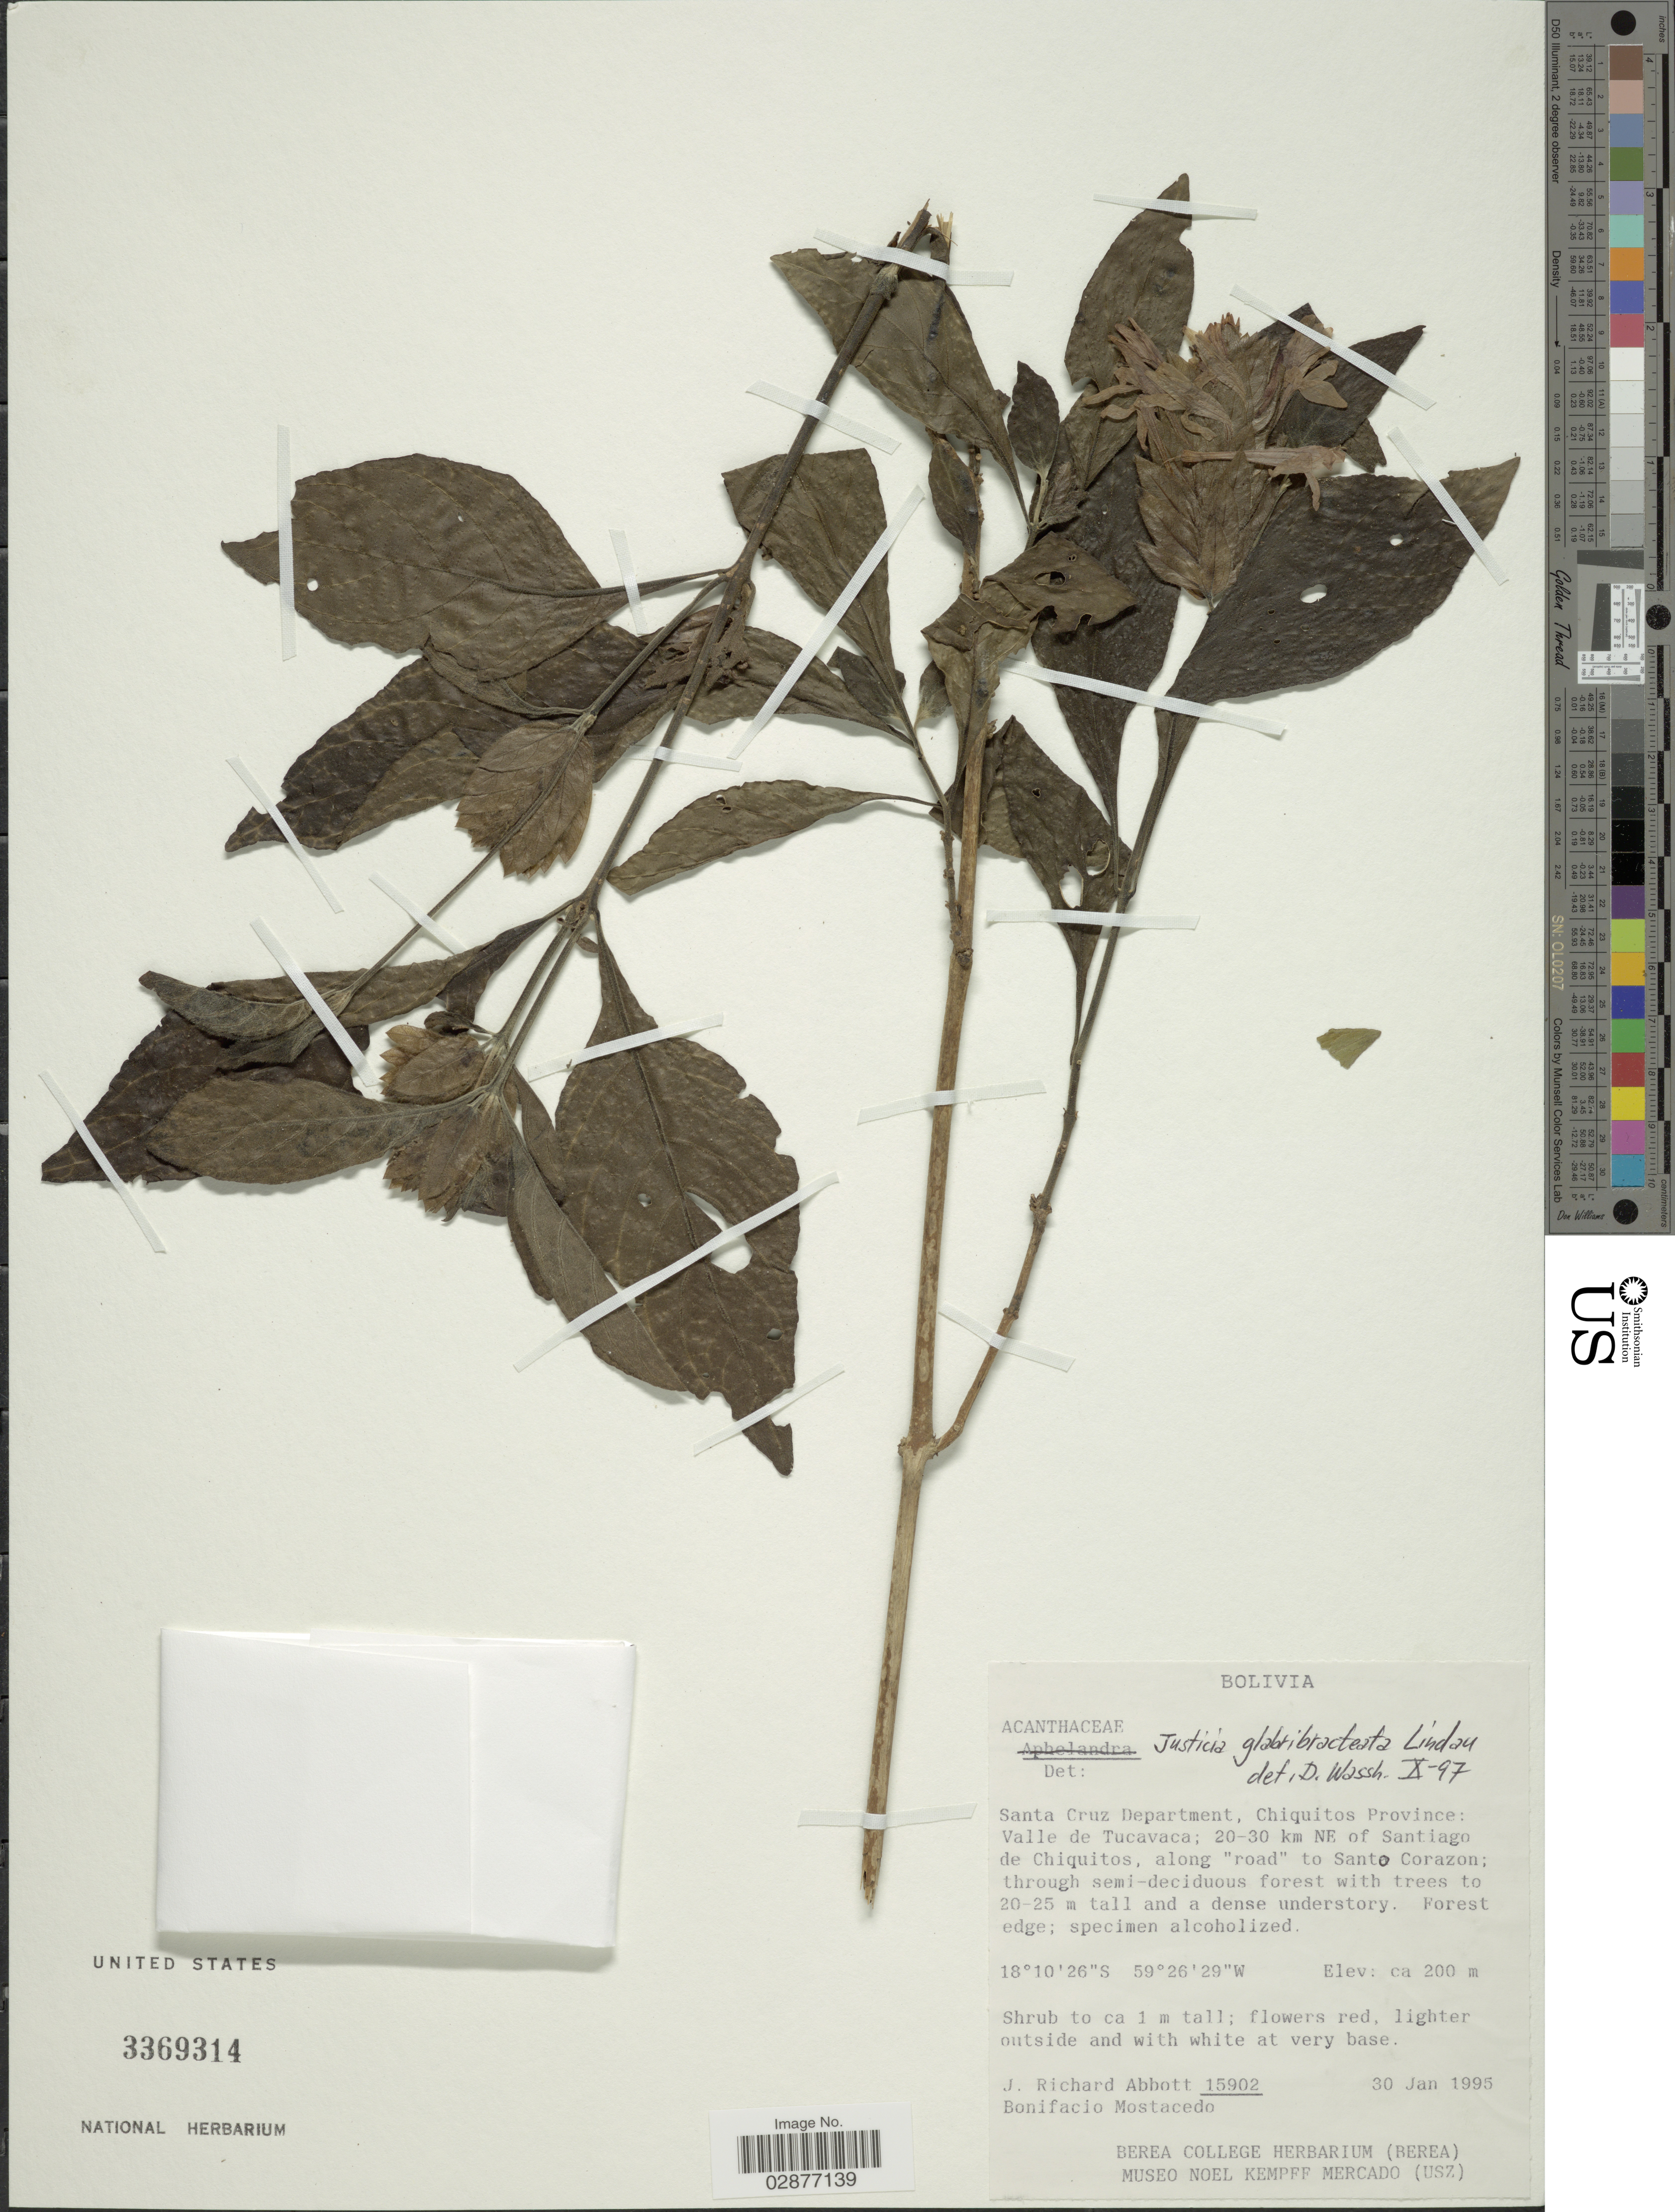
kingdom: Plantae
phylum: Tracheophyta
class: Magnoliopsida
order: Lamiales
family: Acanthaceae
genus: Justicia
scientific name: Justicia aequilabris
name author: (Nees) Lindau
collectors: J. R. Abbott & B. Mostacedo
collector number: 145902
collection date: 1995-01-30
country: Bolivia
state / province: Santa Cruz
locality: Santa Cruz Department, Chiquitos Province: Valle de Tucavaca: 20 -30 km NE of SAntiago de Chiquitos, along "road"to SAnto Corazon.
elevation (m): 200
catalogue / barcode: US 3369314